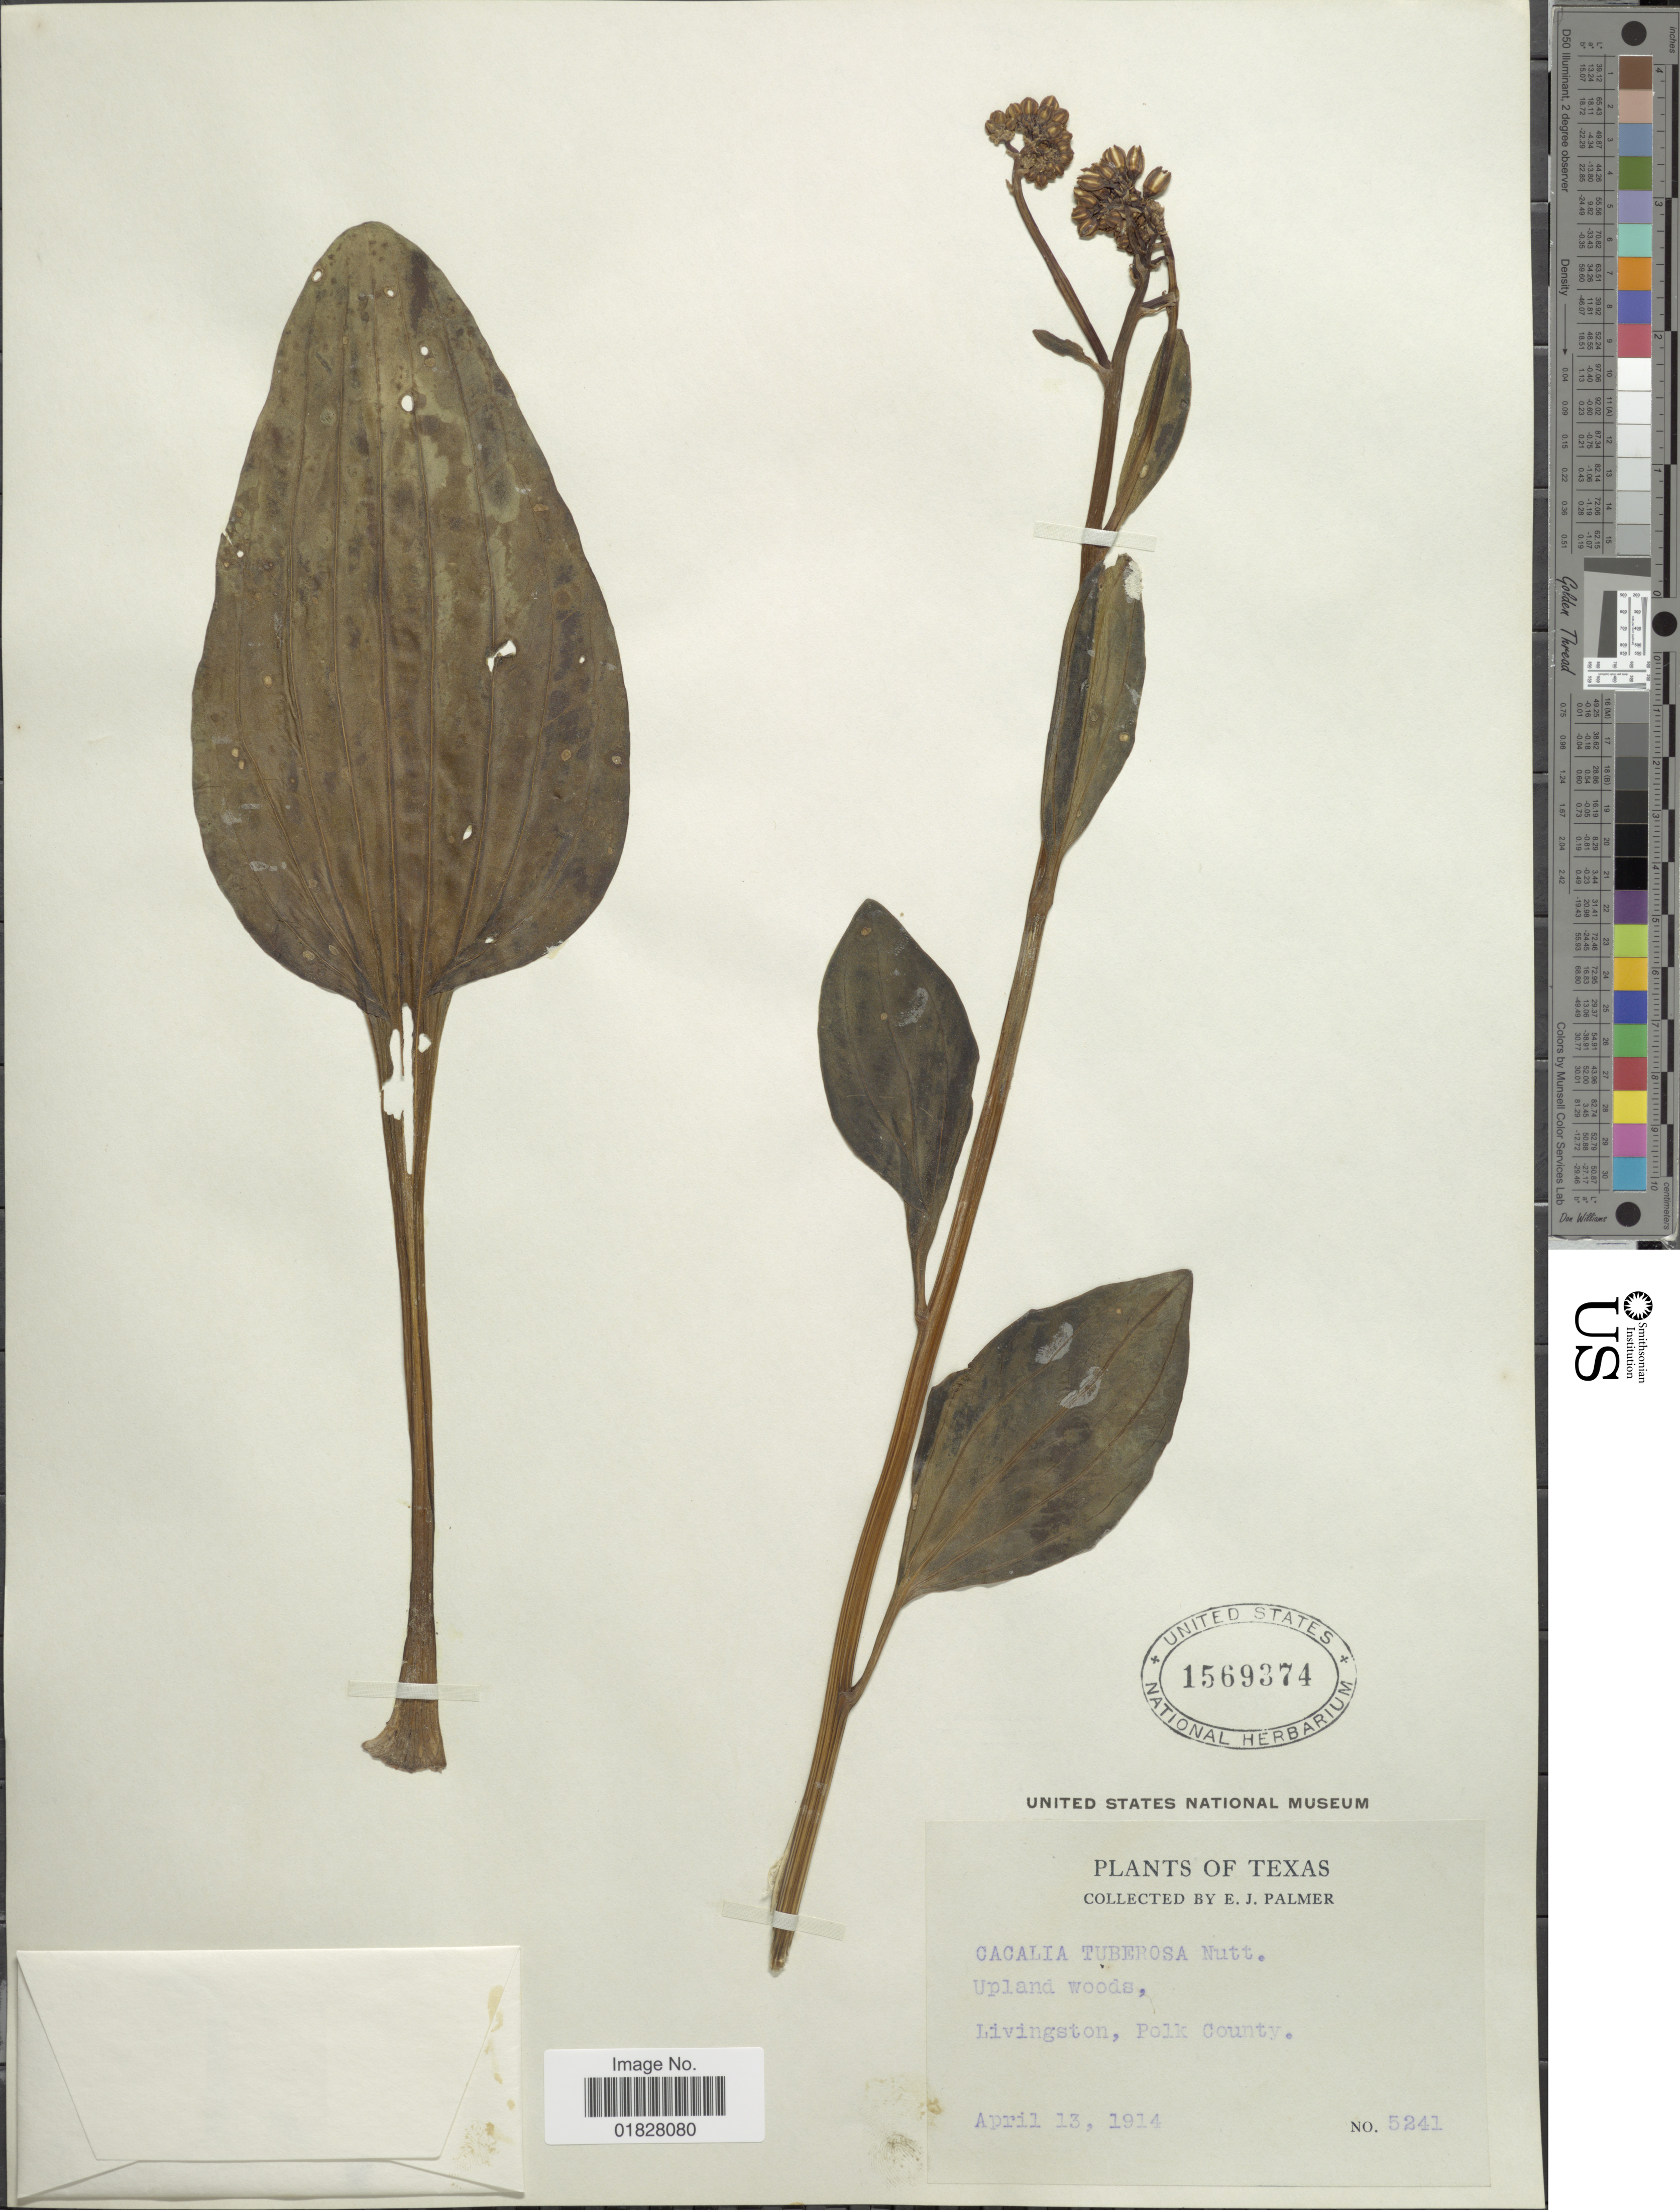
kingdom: Plantae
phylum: Tracheophyta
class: Magnoliopsida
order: Asterales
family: Asteraceae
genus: Arnoglossum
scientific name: Arnoglossum plantagineum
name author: Raf.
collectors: E. J. Palmer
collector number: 5241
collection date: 1914-04-13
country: United States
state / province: Texas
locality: Upland woods, Livingston, Polk County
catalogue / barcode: US 1569374